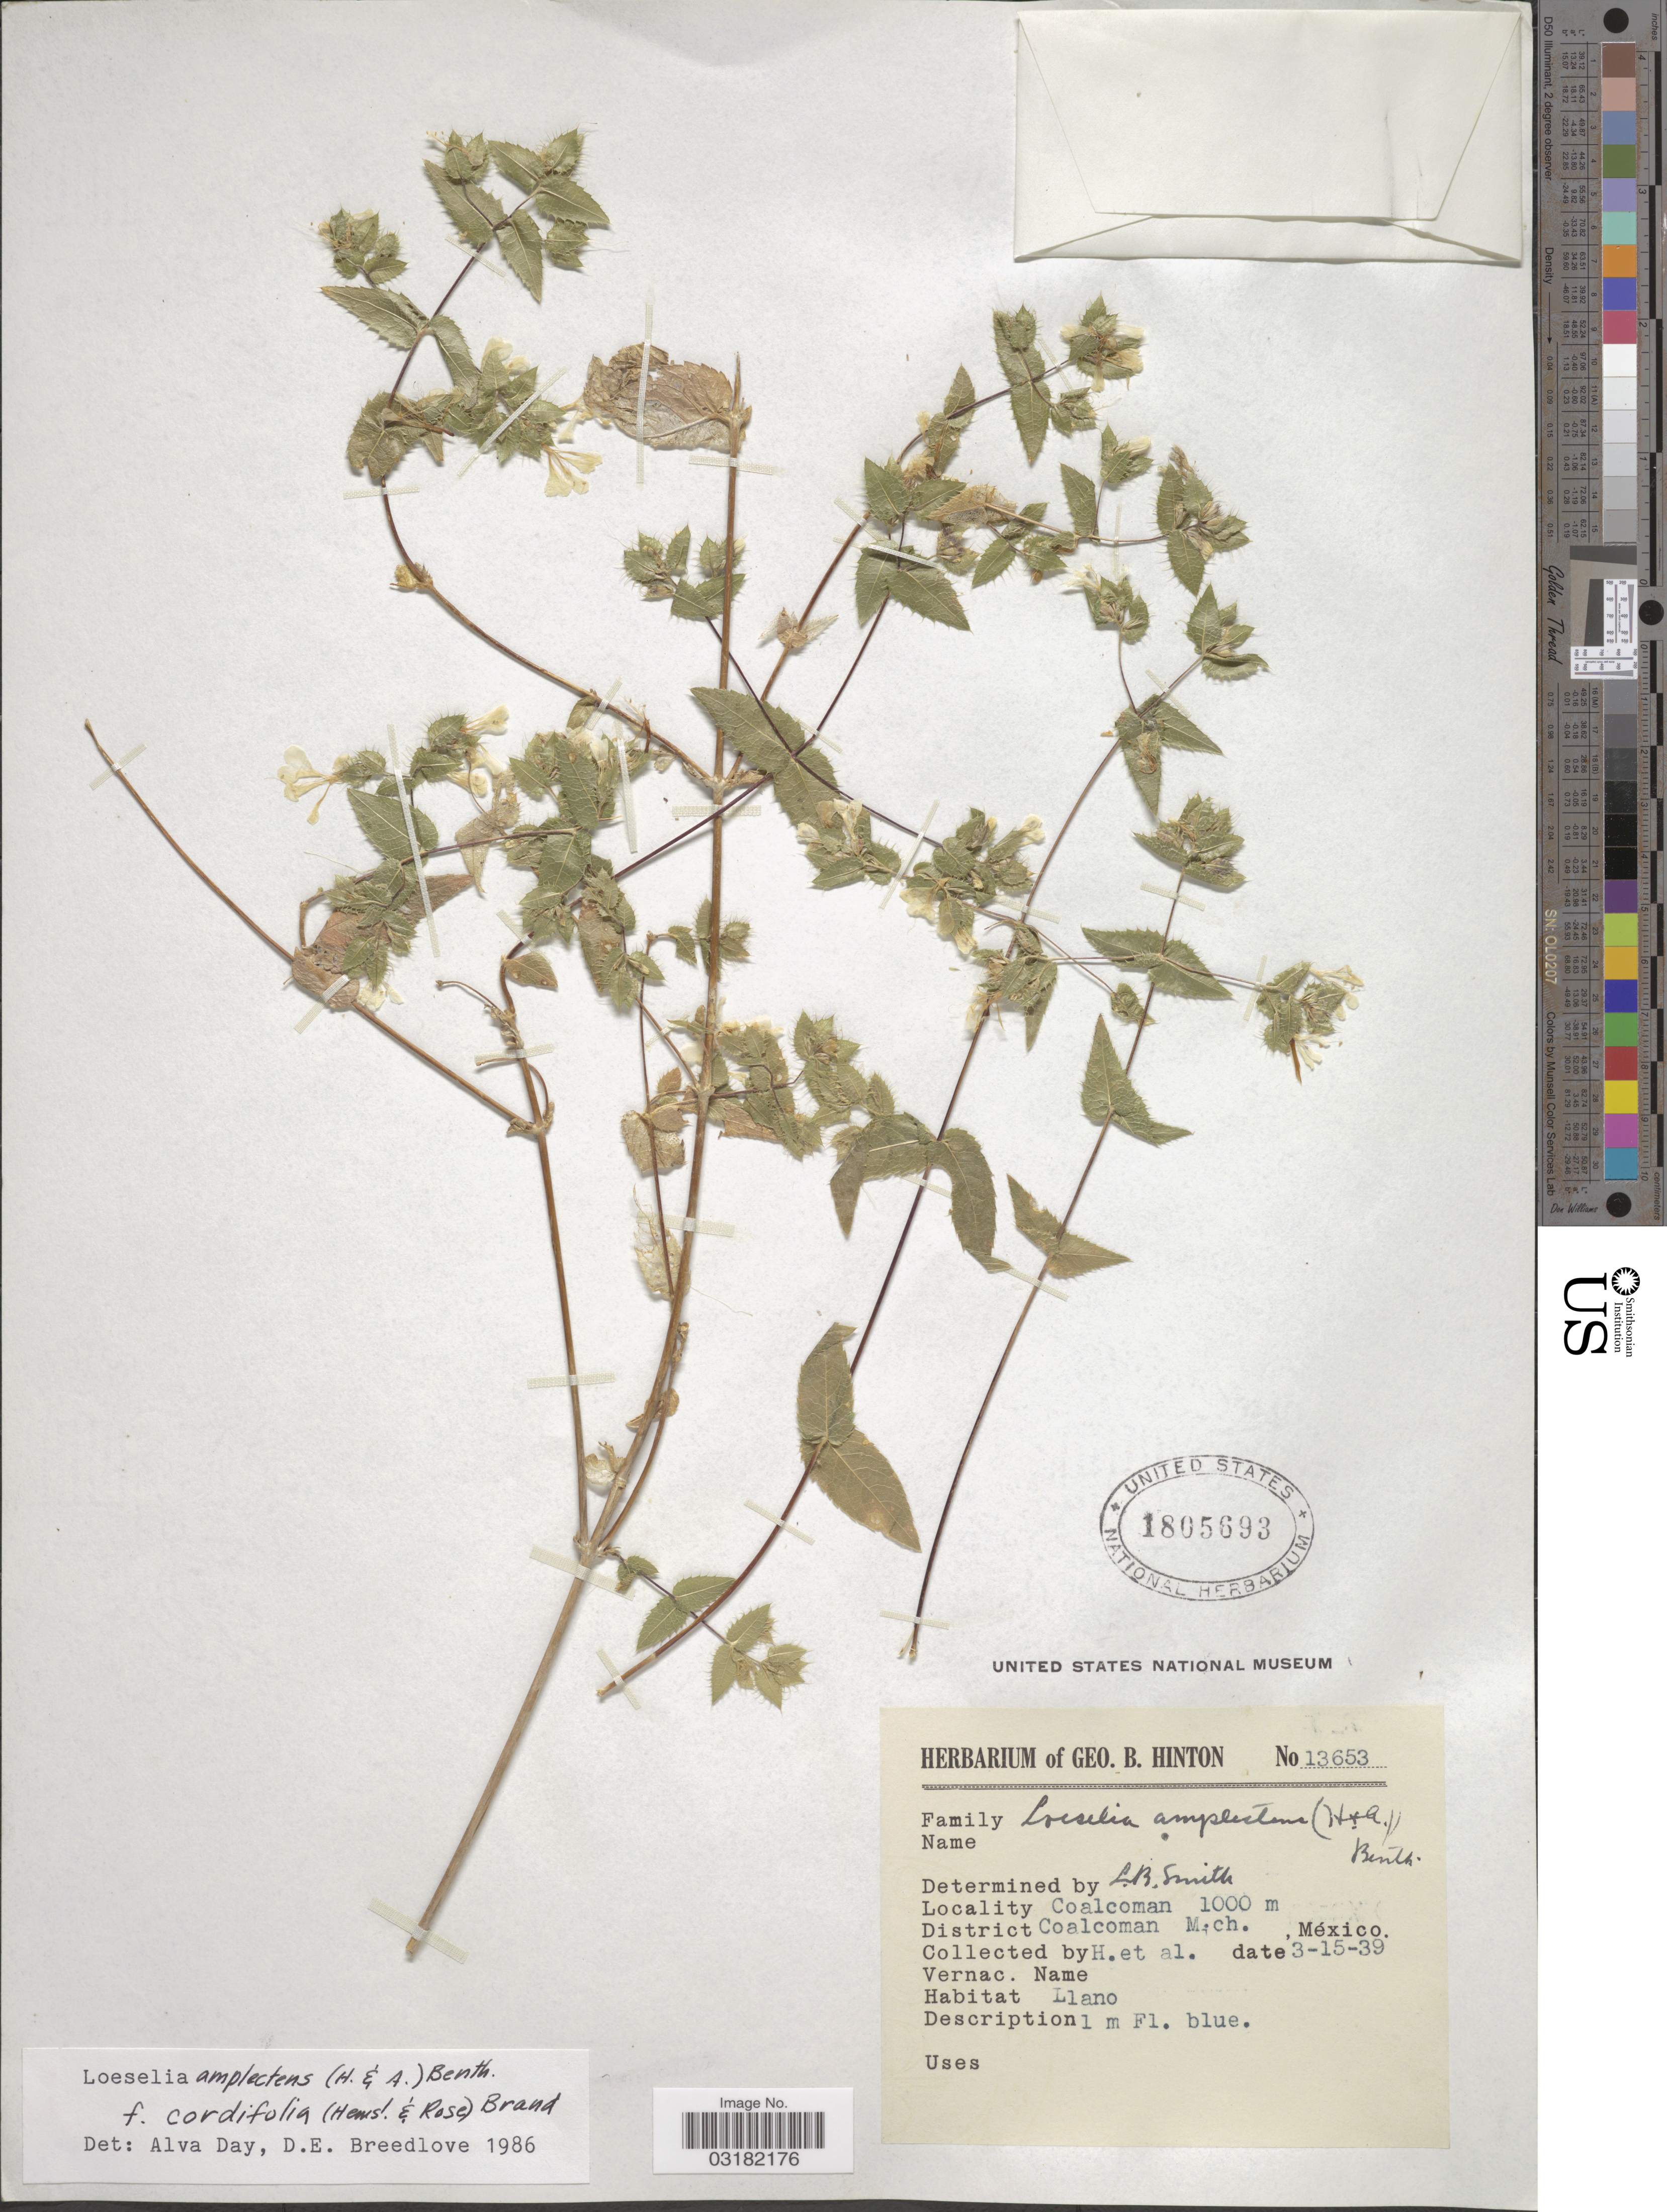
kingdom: Plantae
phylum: Tracheophyta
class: Magnoliopsida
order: Ericales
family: Polemoniaceae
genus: Loeselia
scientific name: Loeselia amplectens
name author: (Hook. & Arn.) Benth. ex DC.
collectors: G. B. Hinton & et al.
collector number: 13653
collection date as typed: Transcribed d/m/y: 15/3/39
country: Mexico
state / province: Michoacán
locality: Coalcoman. District Coalcoman.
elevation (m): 1000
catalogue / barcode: US 1805693